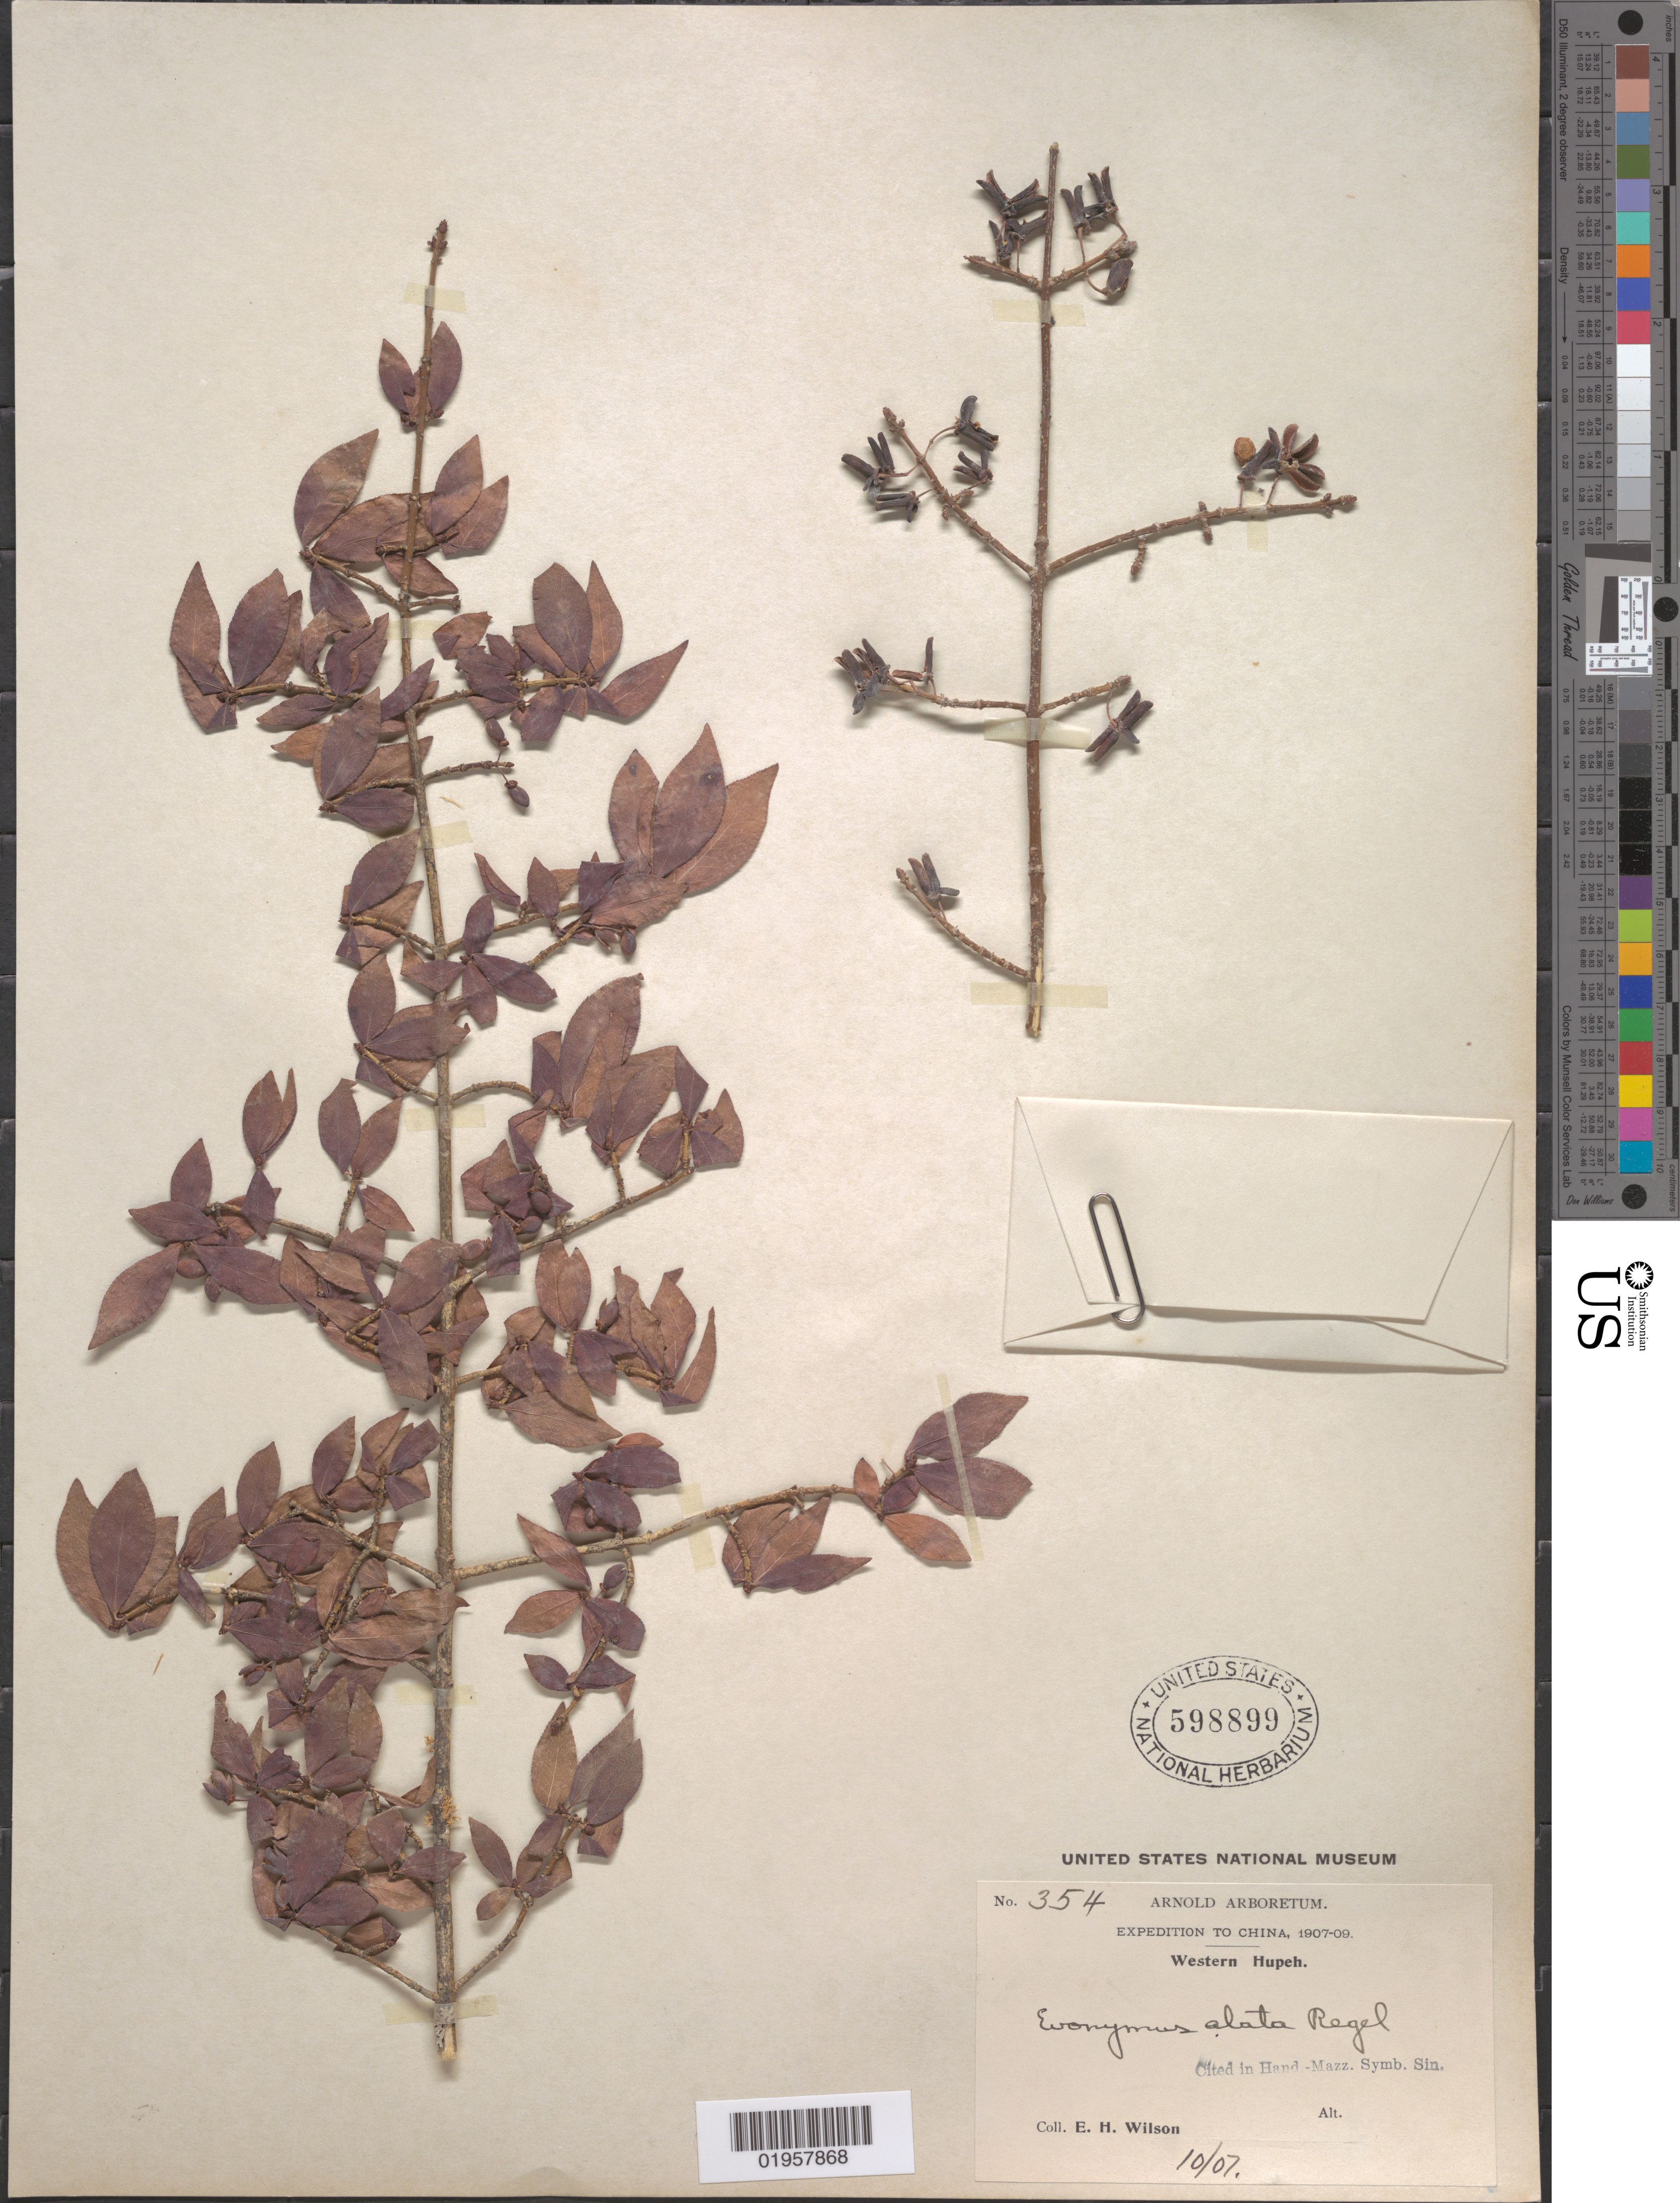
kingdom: Plantae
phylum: Tracheophyta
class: Magnoliopsida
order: Celastrales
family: Celastraceae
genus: Euonymus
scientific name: Euonymus alatus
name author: (Thunb.) Siebold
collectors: E. H. Wilson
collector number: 354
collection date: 1907-10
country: China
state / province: Hubei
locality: Western Hupeh [Hubei]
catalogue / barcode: US 598899